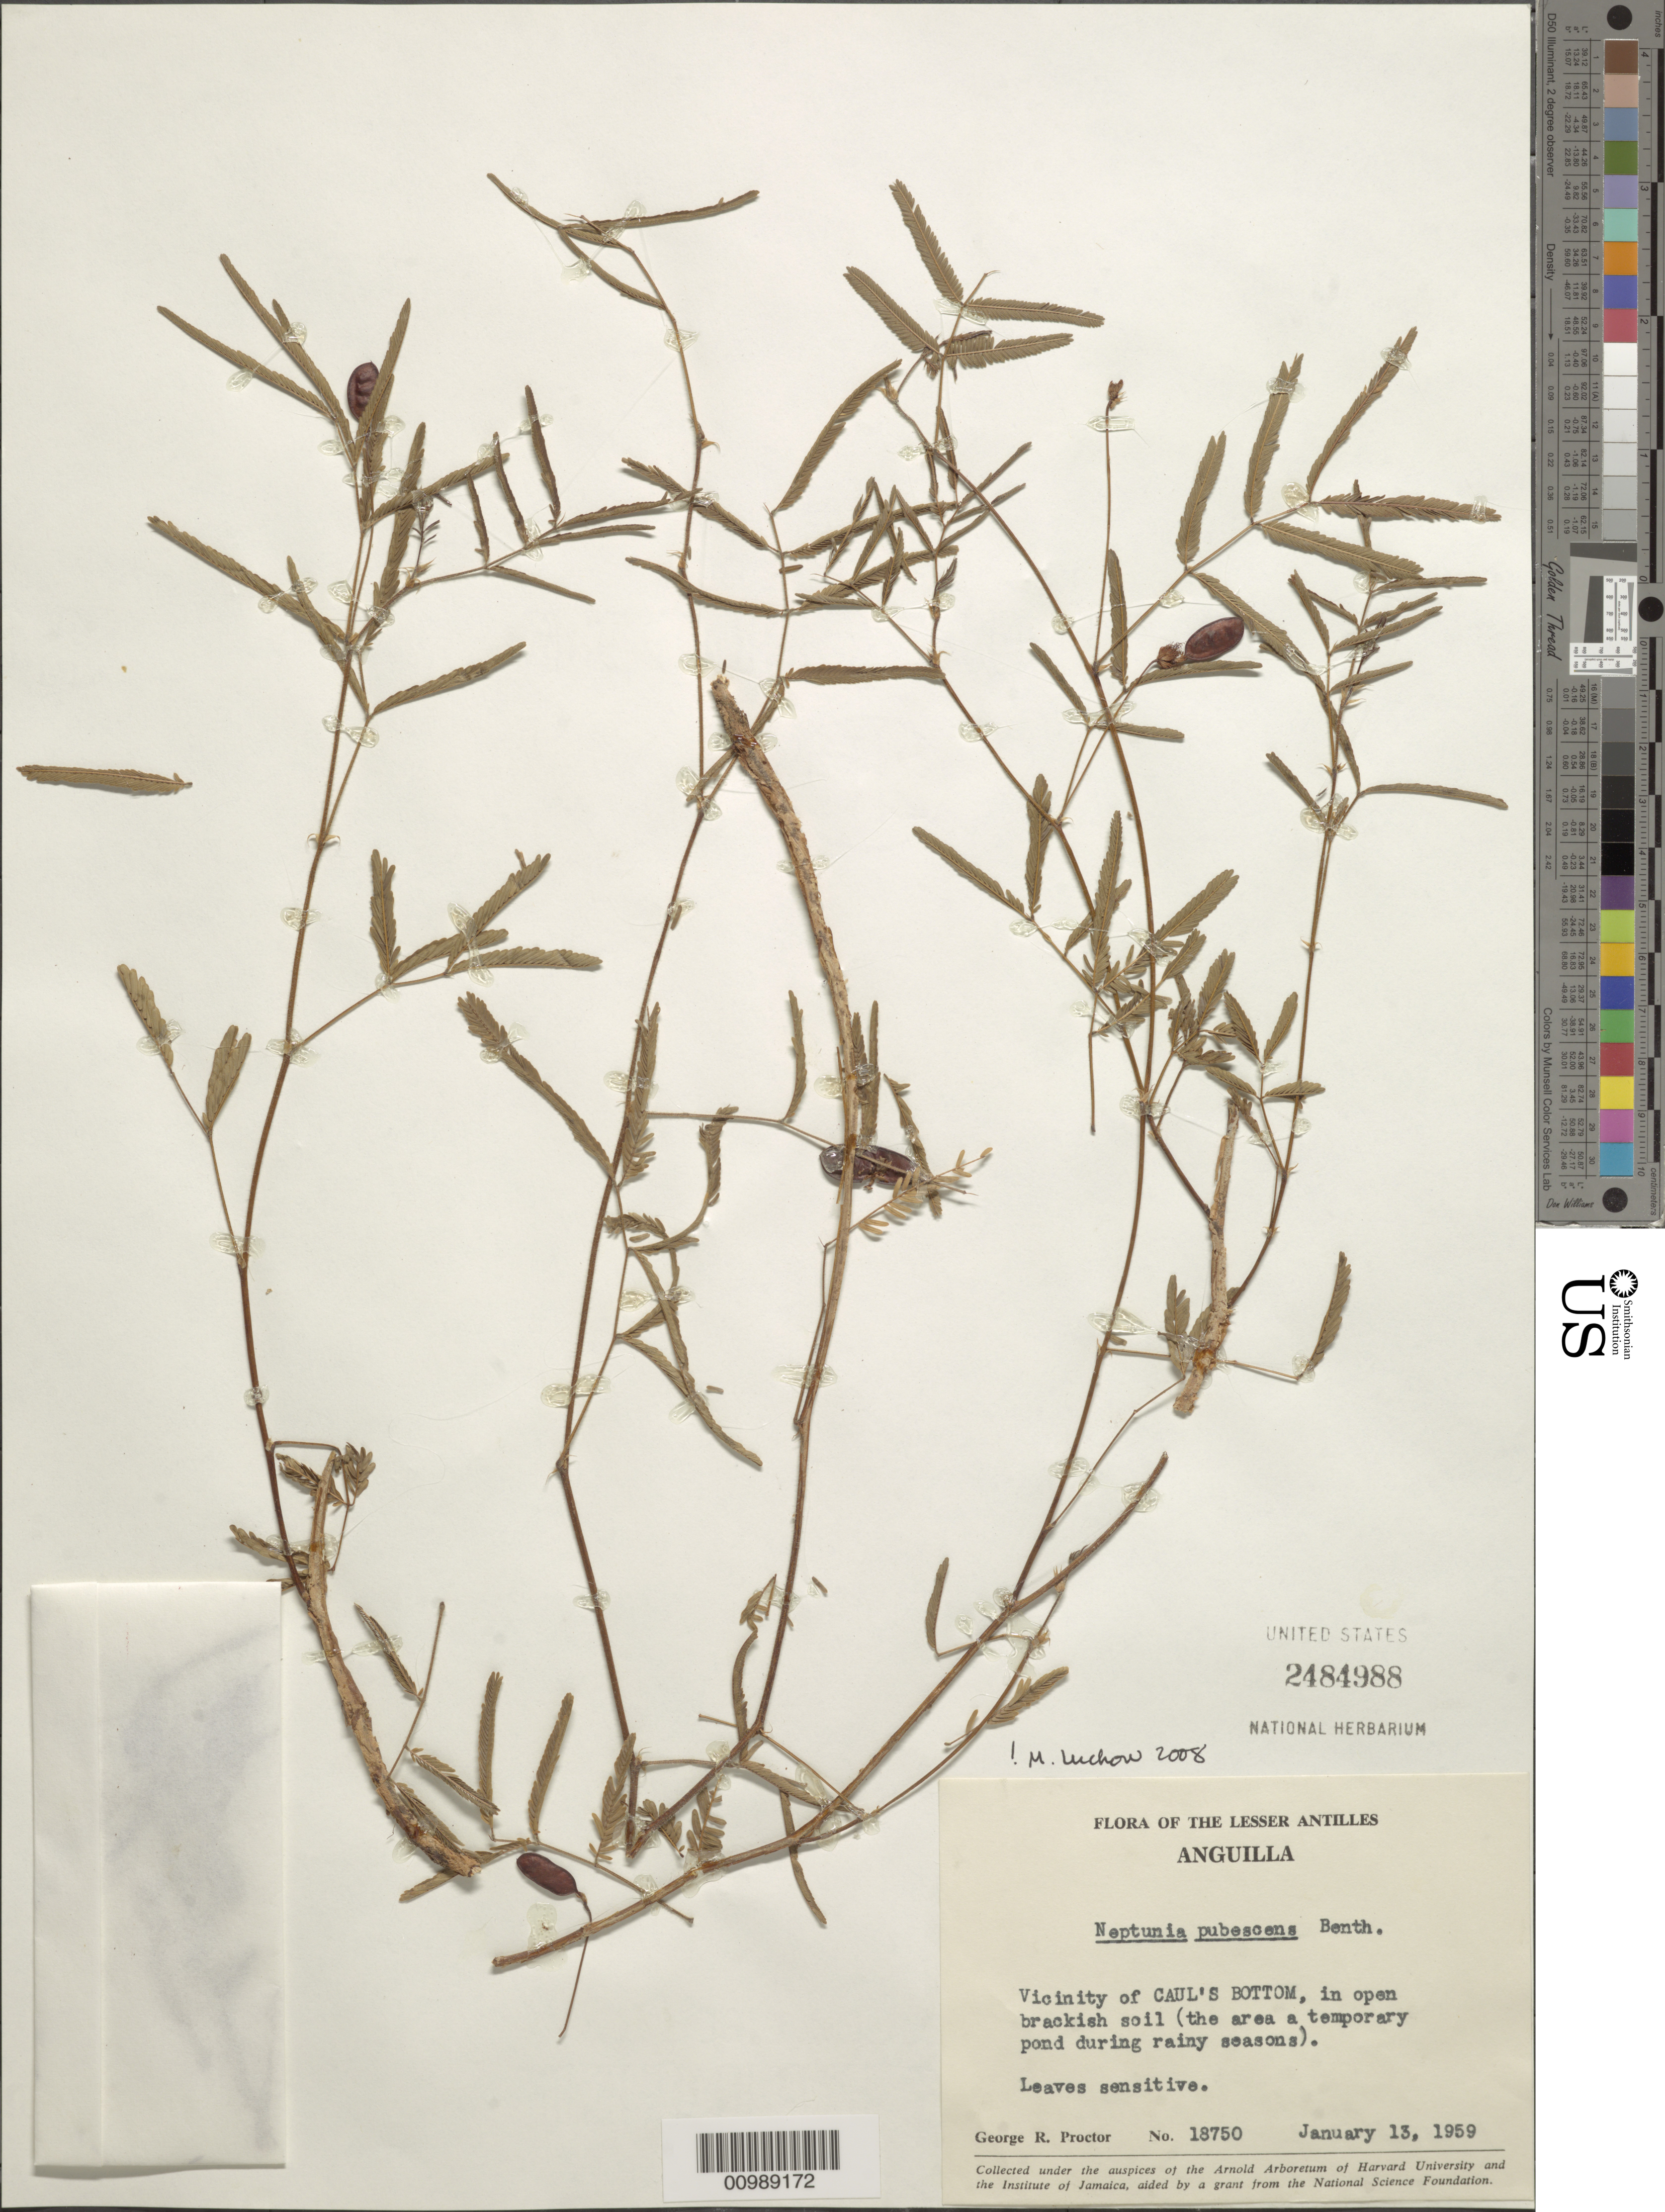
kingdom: Plantae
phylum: Tracheophyta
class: Magnoliopsida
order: Fabales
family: Fabaceae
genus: Neptunia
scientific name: Neptunia pubescens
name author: Benth.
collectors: G. R. Proctor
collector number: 18750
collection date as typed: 13 Jan 1959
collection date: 1959-01-13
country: Anguilla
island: Anguilla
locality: Vicinity of Caul's Bottom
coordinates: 0 N, 0 E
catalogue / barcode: US 2484988